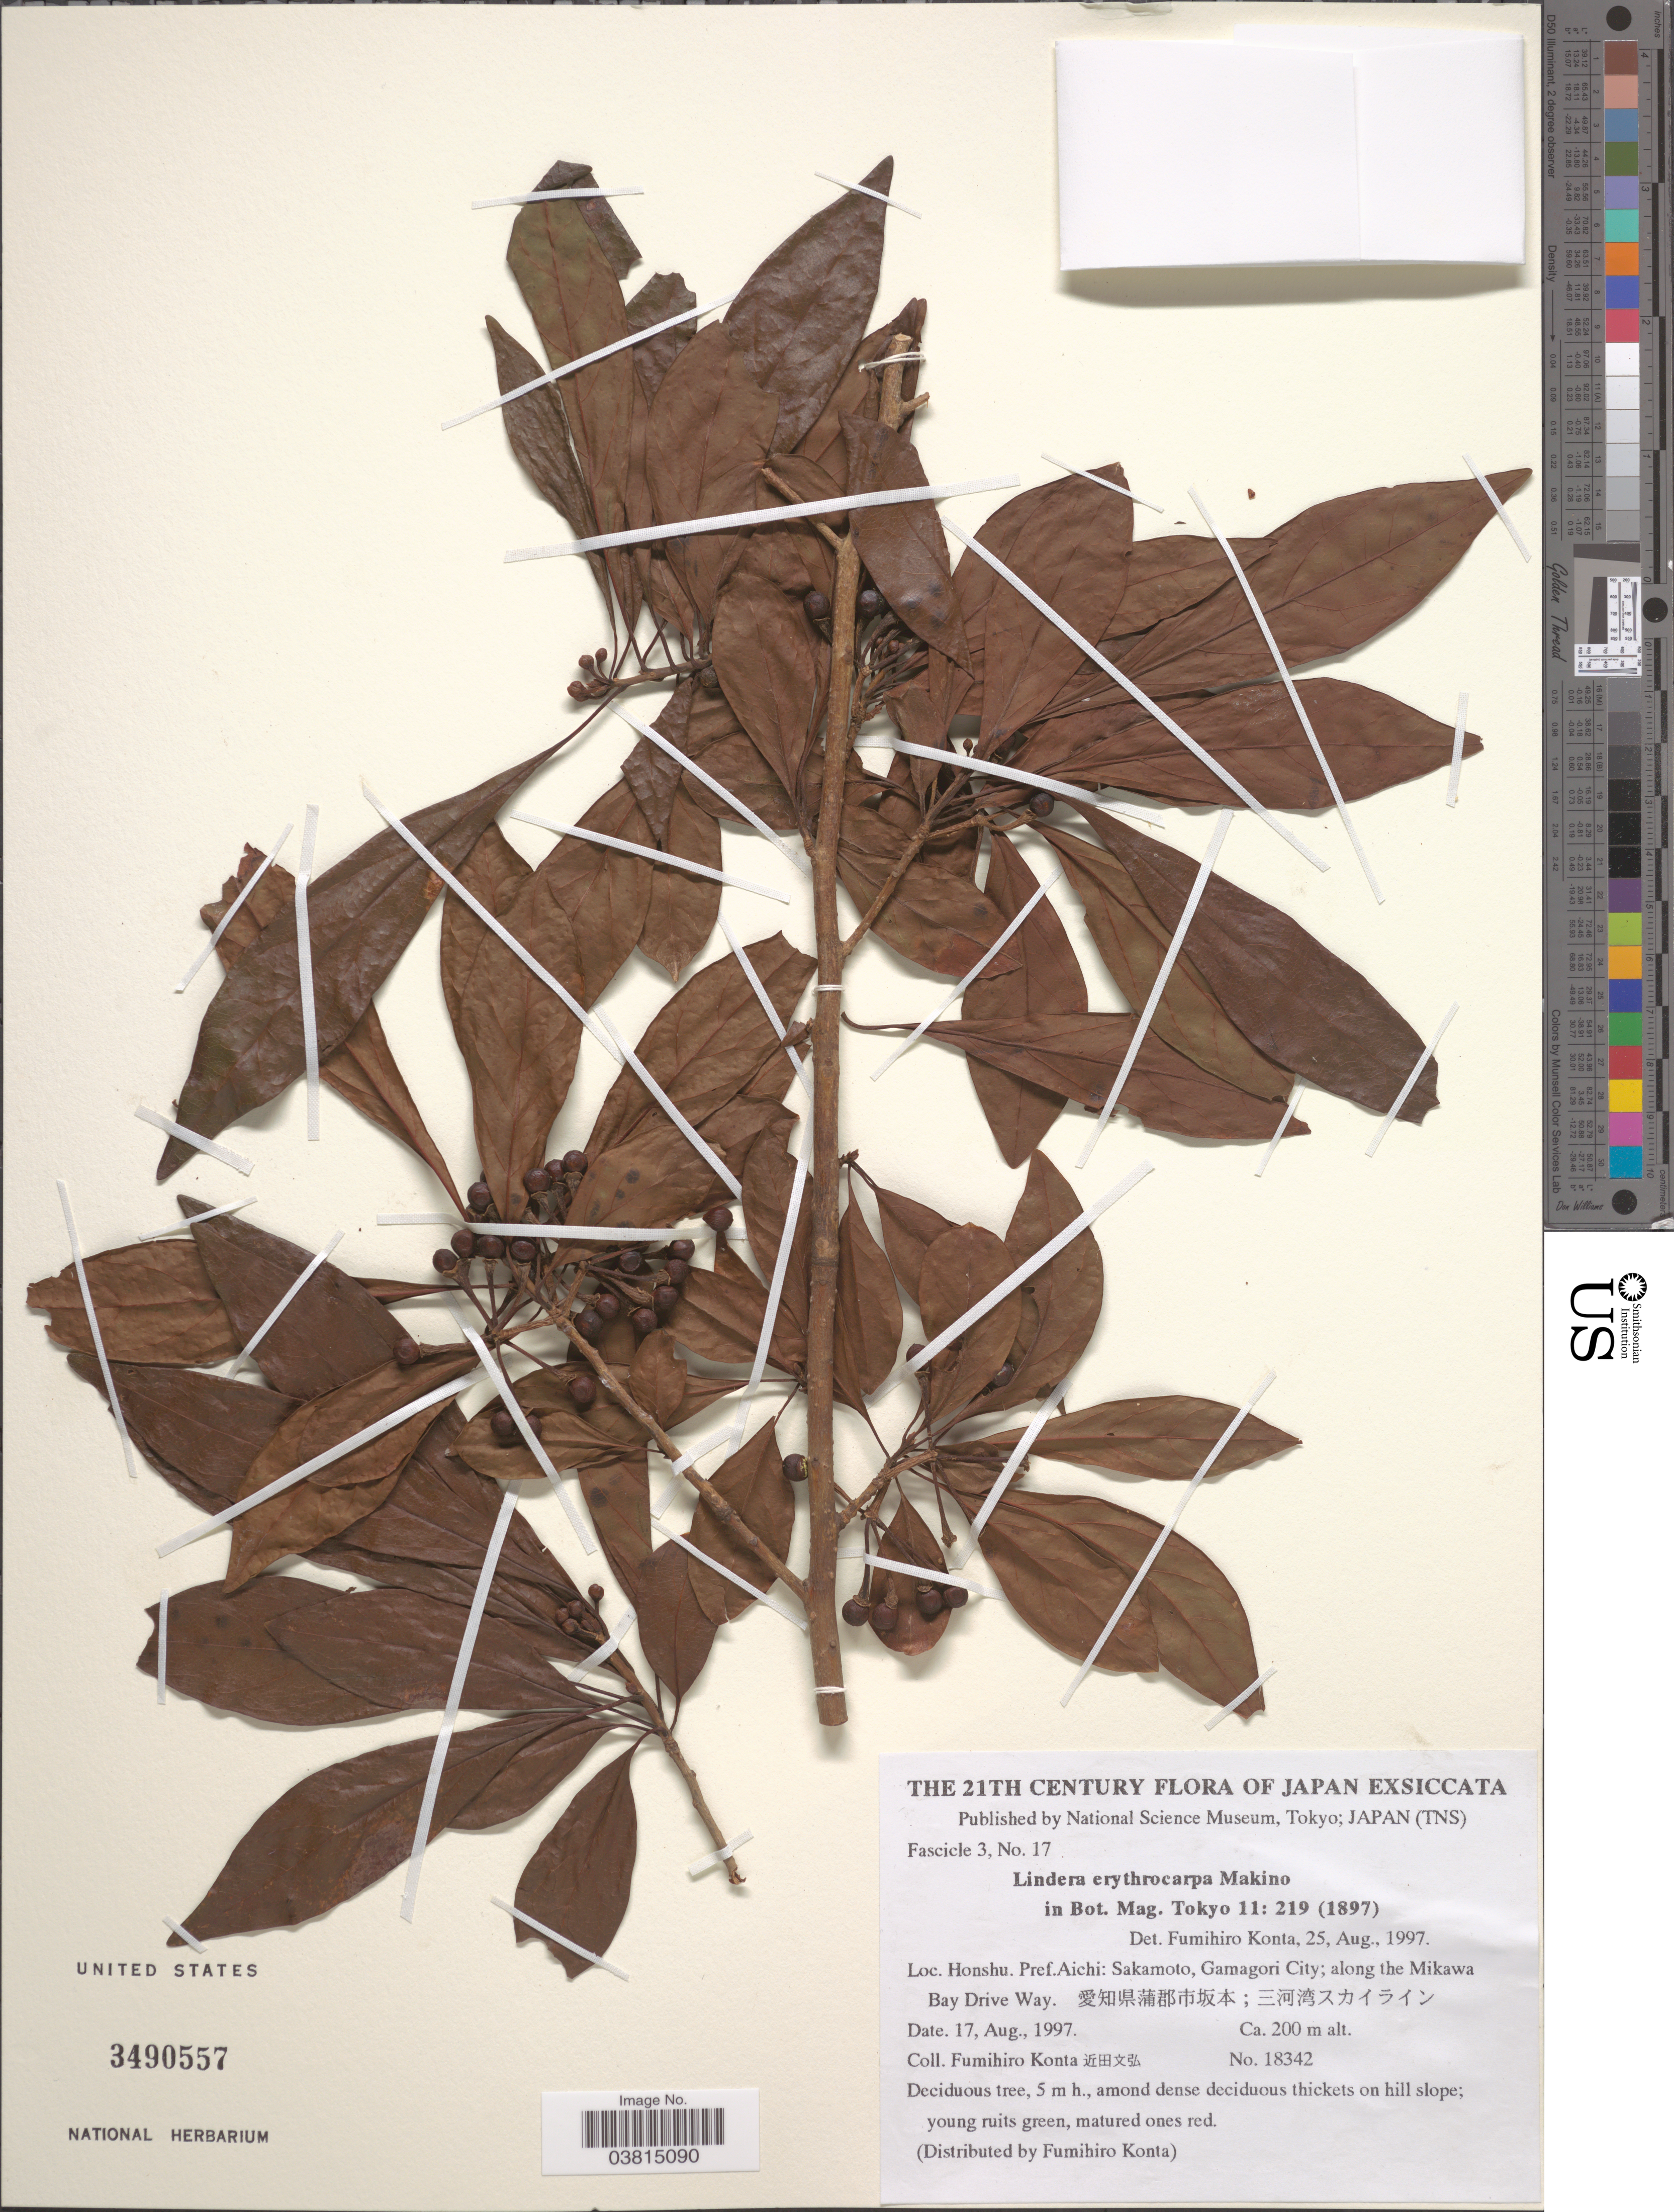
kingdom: Plantae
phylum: Tracheophyta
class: Magnoliopsida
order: Laurales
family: Lauraceae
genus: Lindera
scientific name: Lindera erythrocarpa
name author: Makino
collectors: F. Konta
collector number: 18342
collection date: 1997-08-17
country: Japan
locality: Honshu. Pref. Aichi: Sakamoto, Gamagori City; along the Mikawa. Bay Drive Way. X.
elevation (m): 200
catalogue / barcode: US 3490557